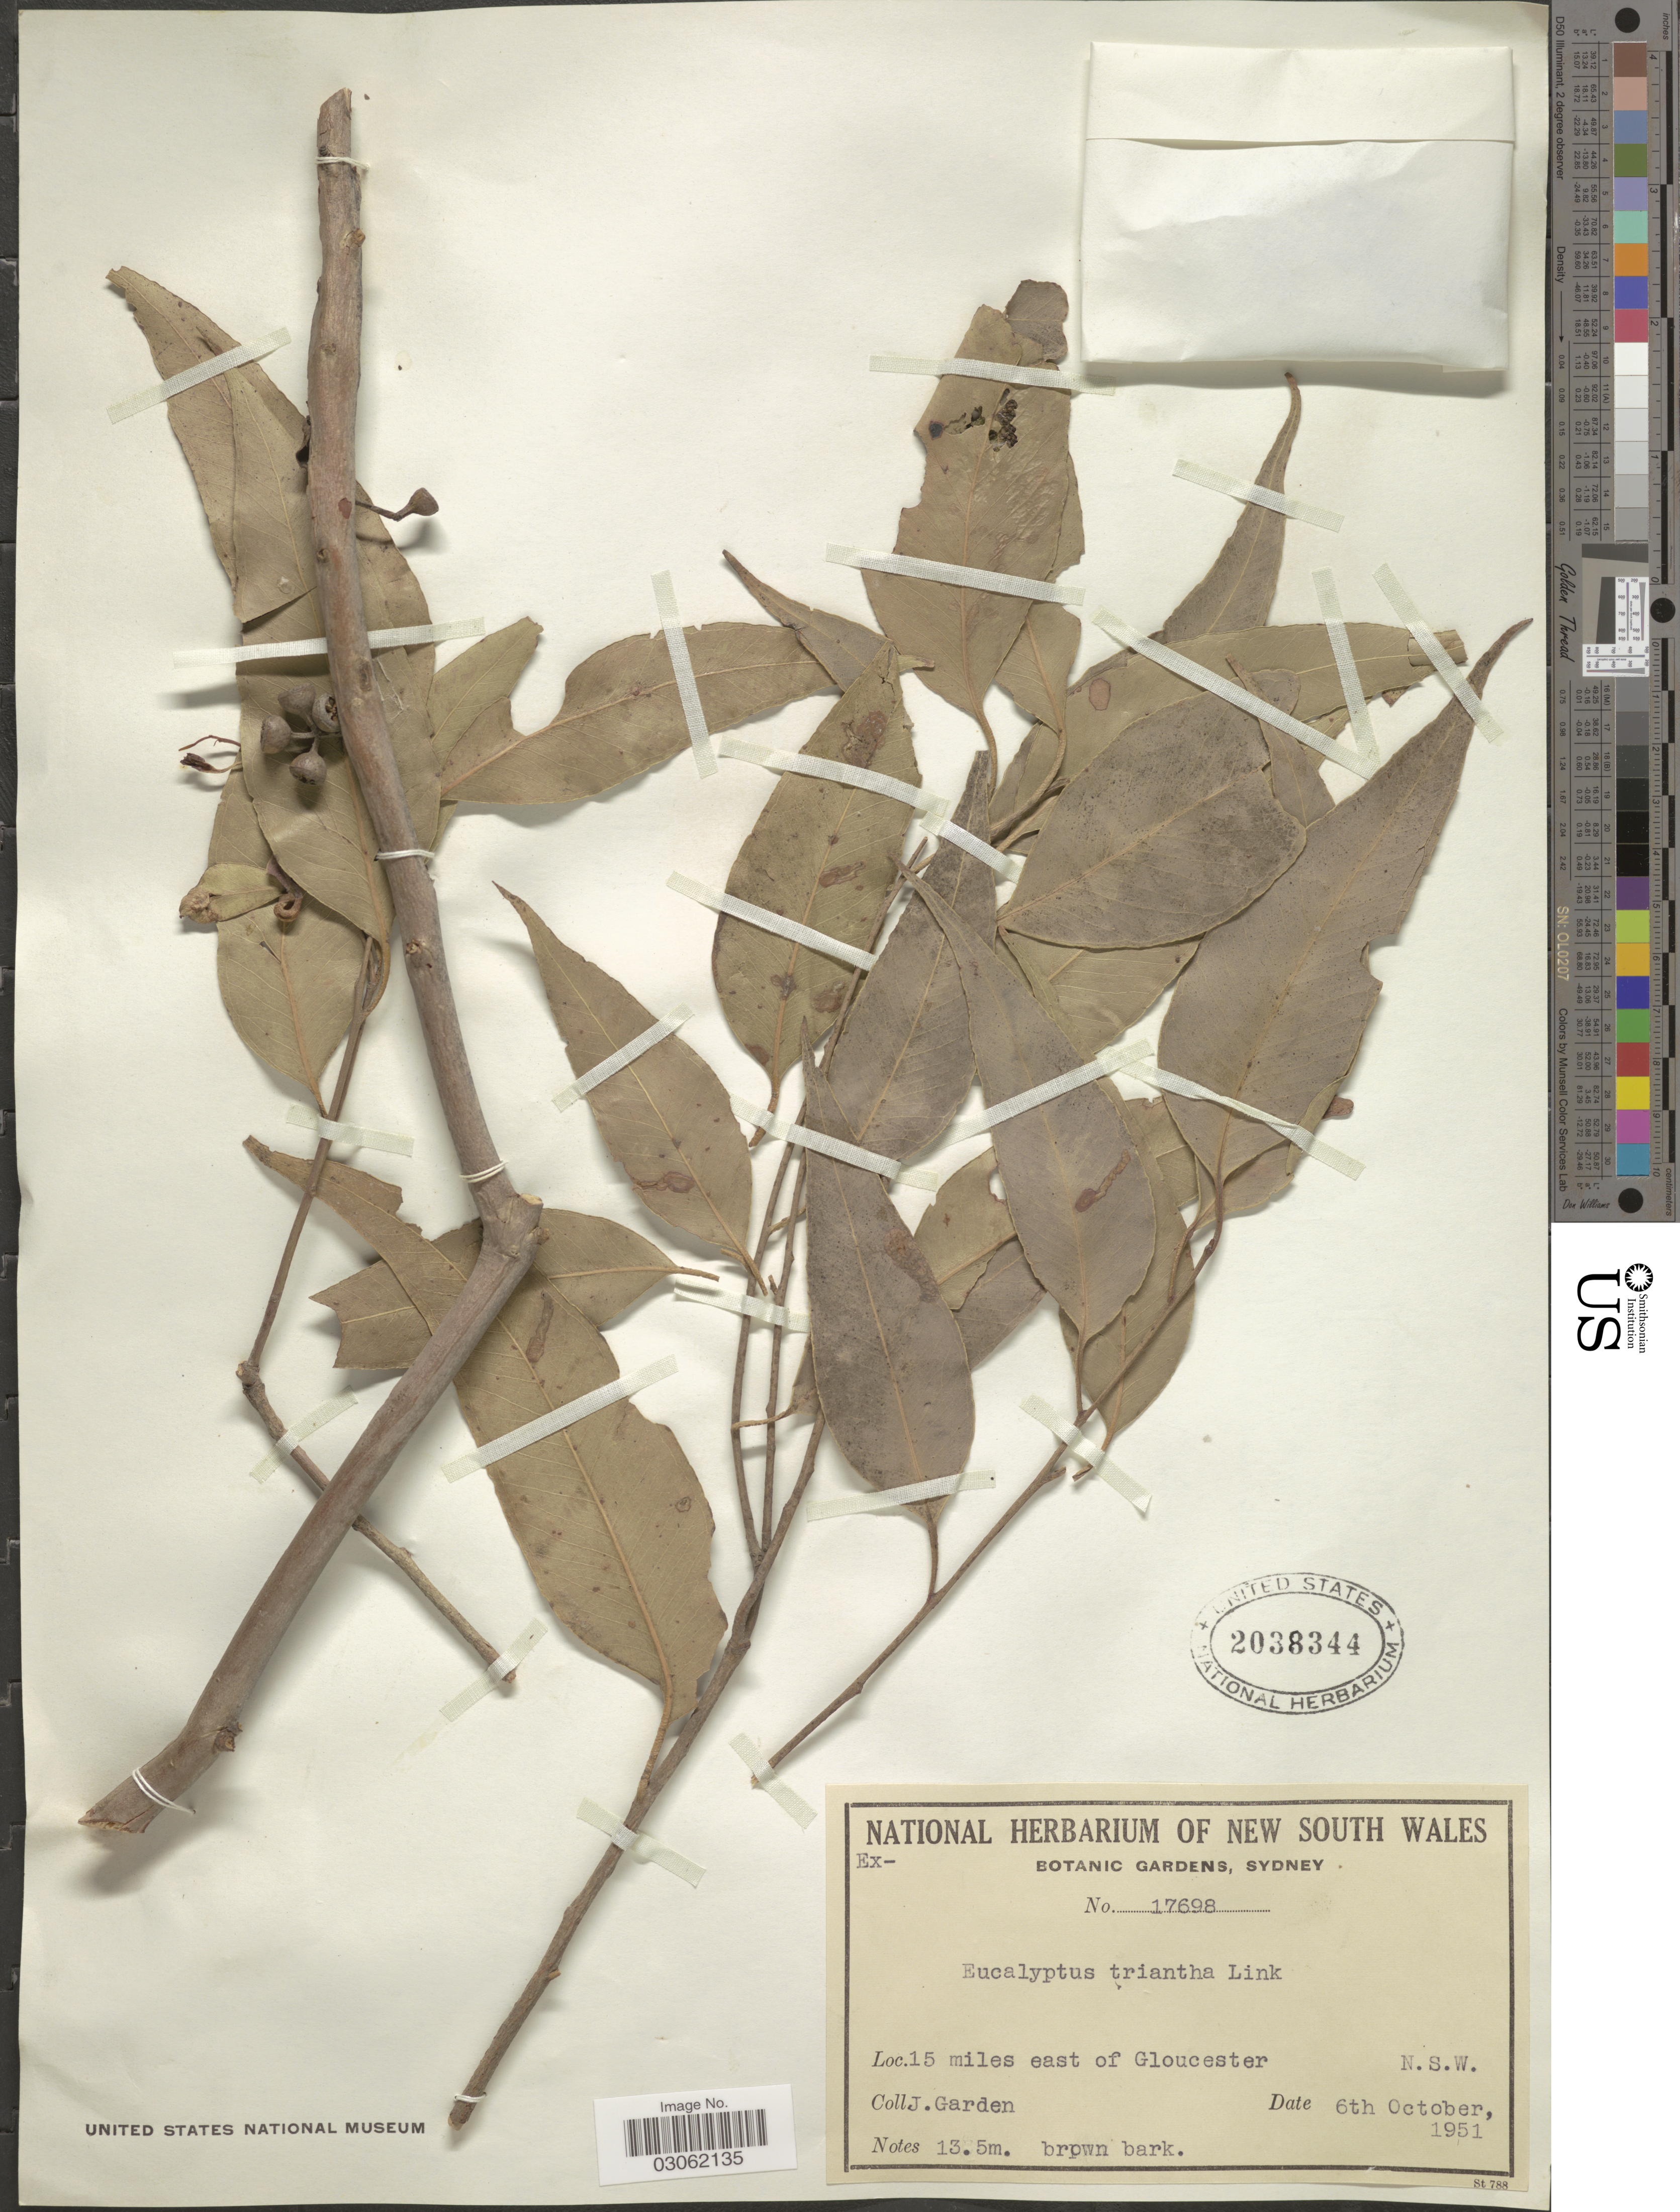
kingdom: Plantae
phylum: Tracheophyta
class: Magnoliopsida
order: Myrtales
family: Myrtaceae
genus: Eucalyptus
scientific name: Eucalyptus triantha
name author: Link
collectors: J. Thompson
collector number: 17698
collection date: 1951-10-06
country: Australia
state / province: New South Wales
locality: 15 miles east of Gloucester. N. S. W.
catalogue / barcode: US 2038344